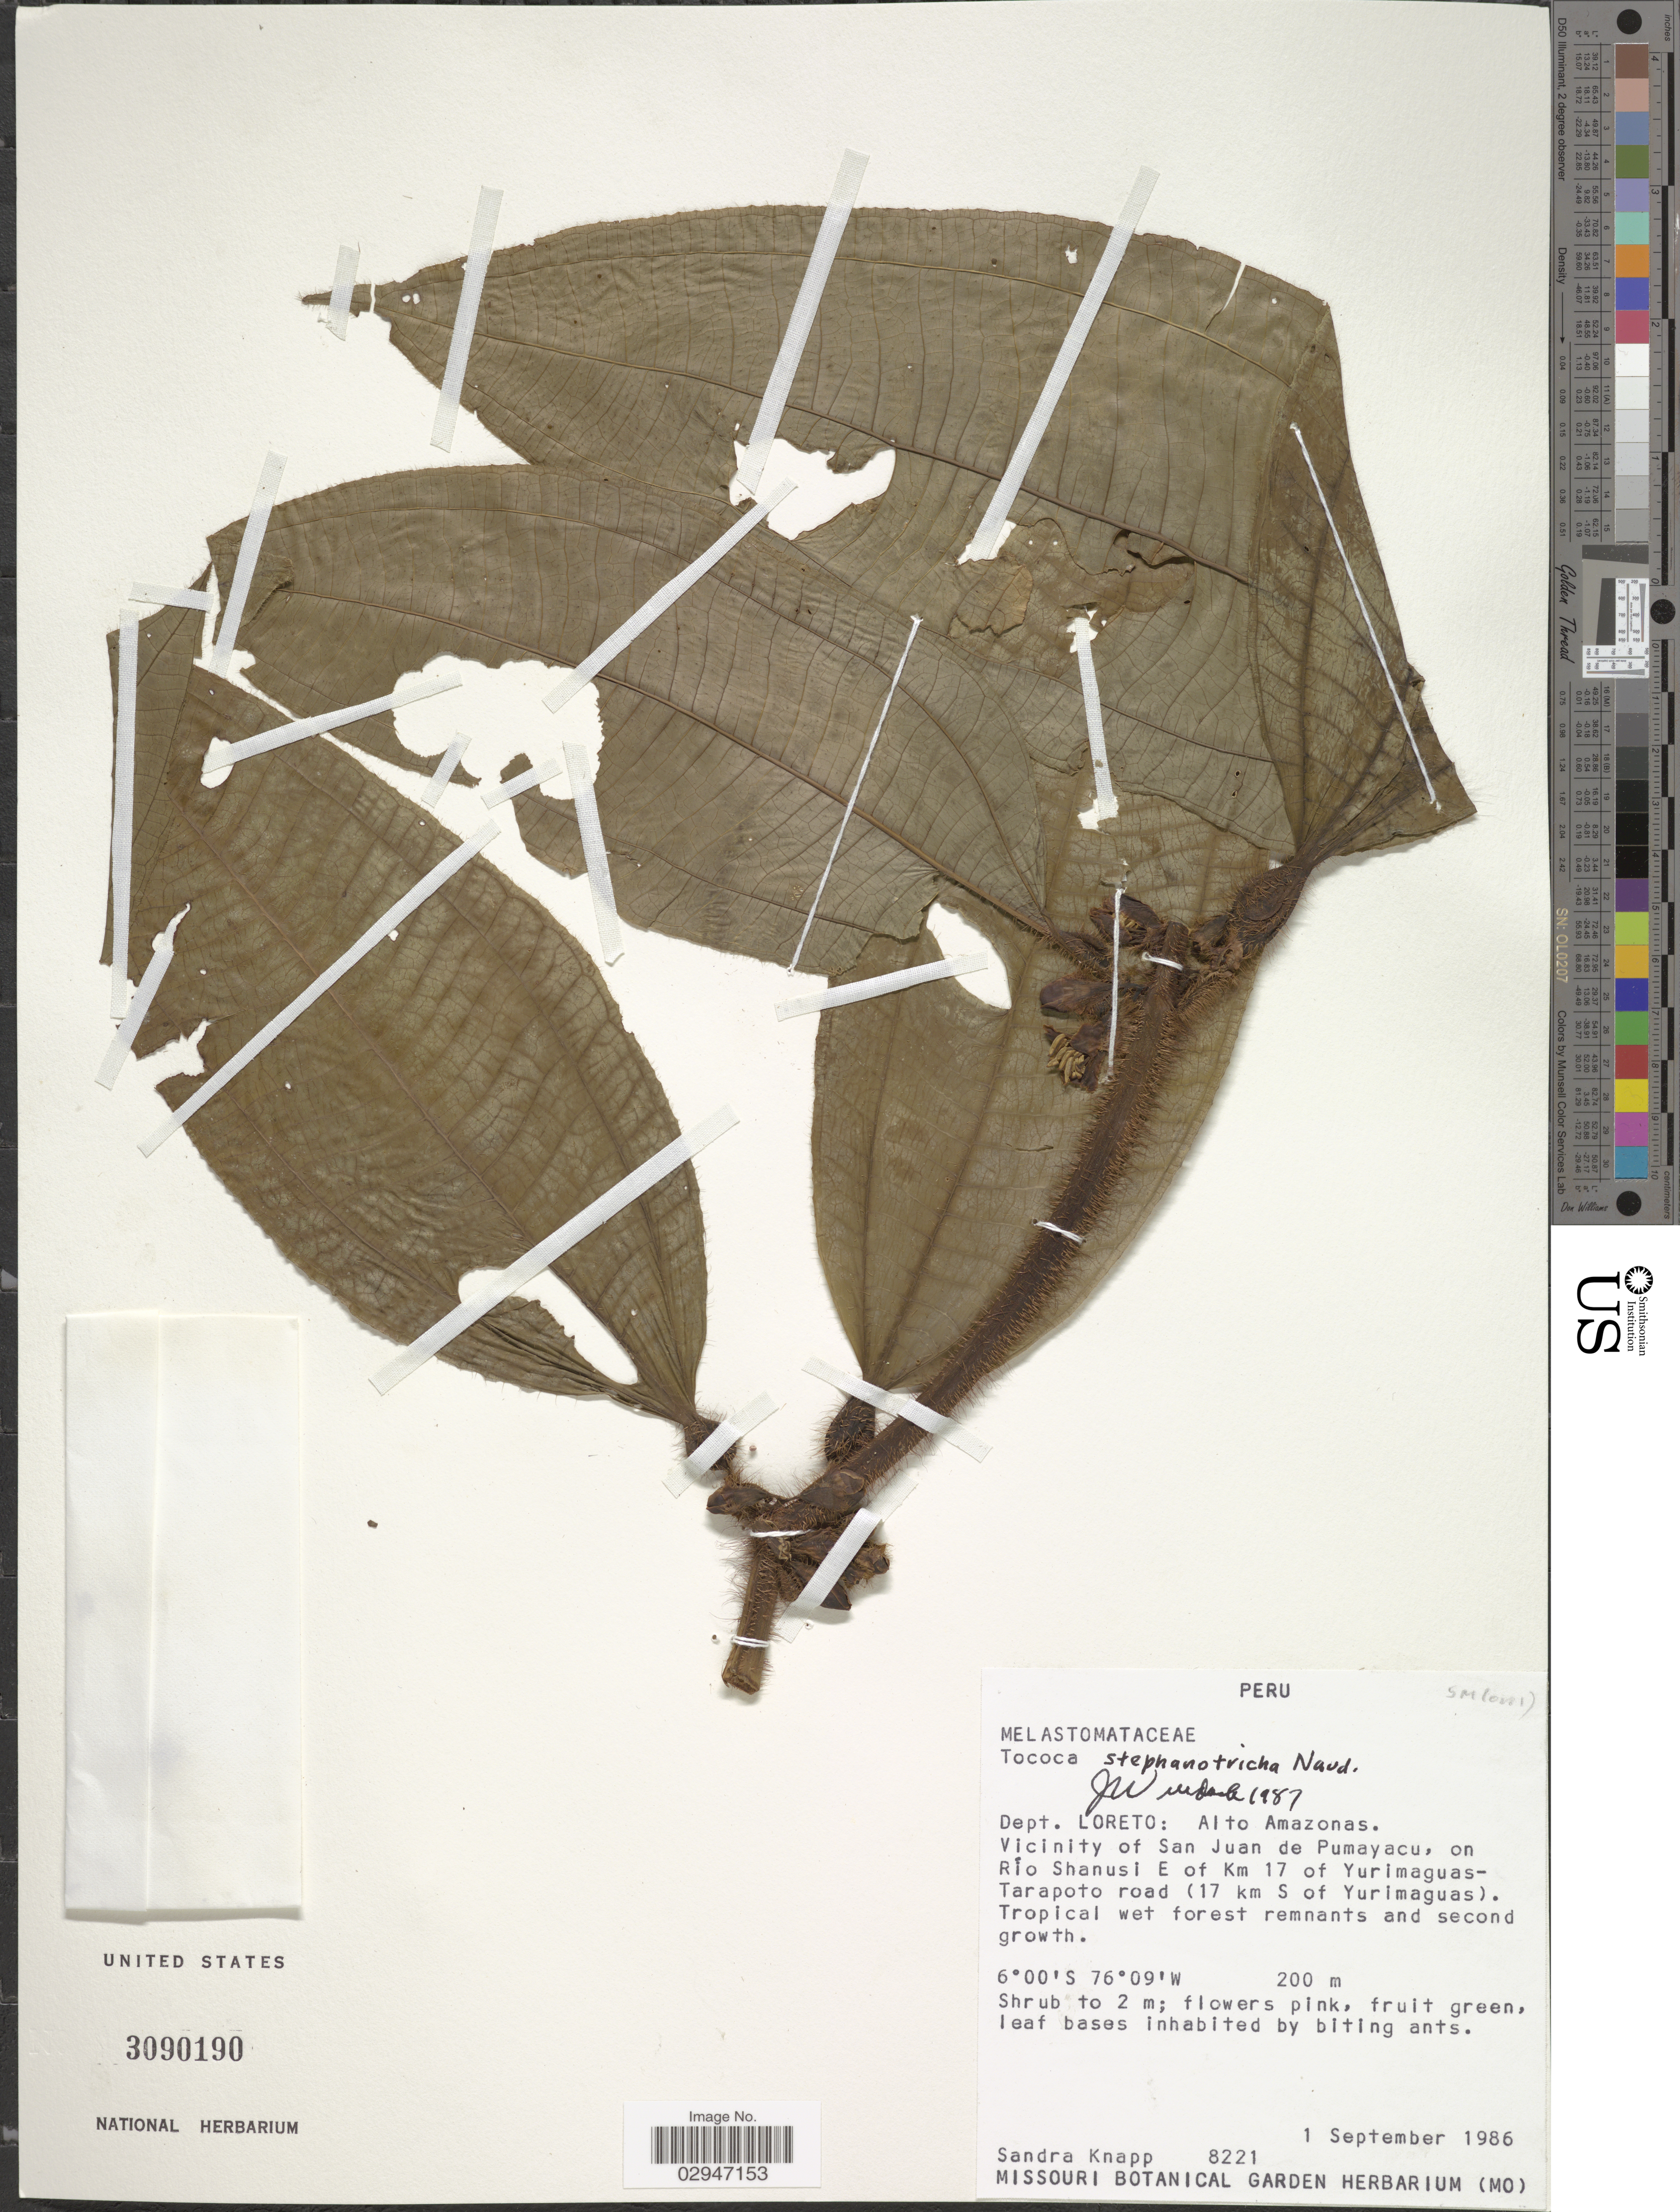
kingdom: Plantae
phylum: Tracheophyta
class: Magnoliopsida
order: Myrtales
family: Melastomataceae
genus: Tococa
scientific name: Tococa stephanotricha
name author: Naudin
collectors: S. Knapp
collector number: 8221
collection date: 1986-09-01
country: Peru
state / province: Loreto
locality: Dept. Loreto: Alto Amazonas. Vicinity of San Juan de Pumayacu, on Río Shanusi E of Km 17 of Yurimaguas-Tarapoto road (17 km S of Yurimaguas).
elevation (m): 200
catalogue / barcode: US 3090190